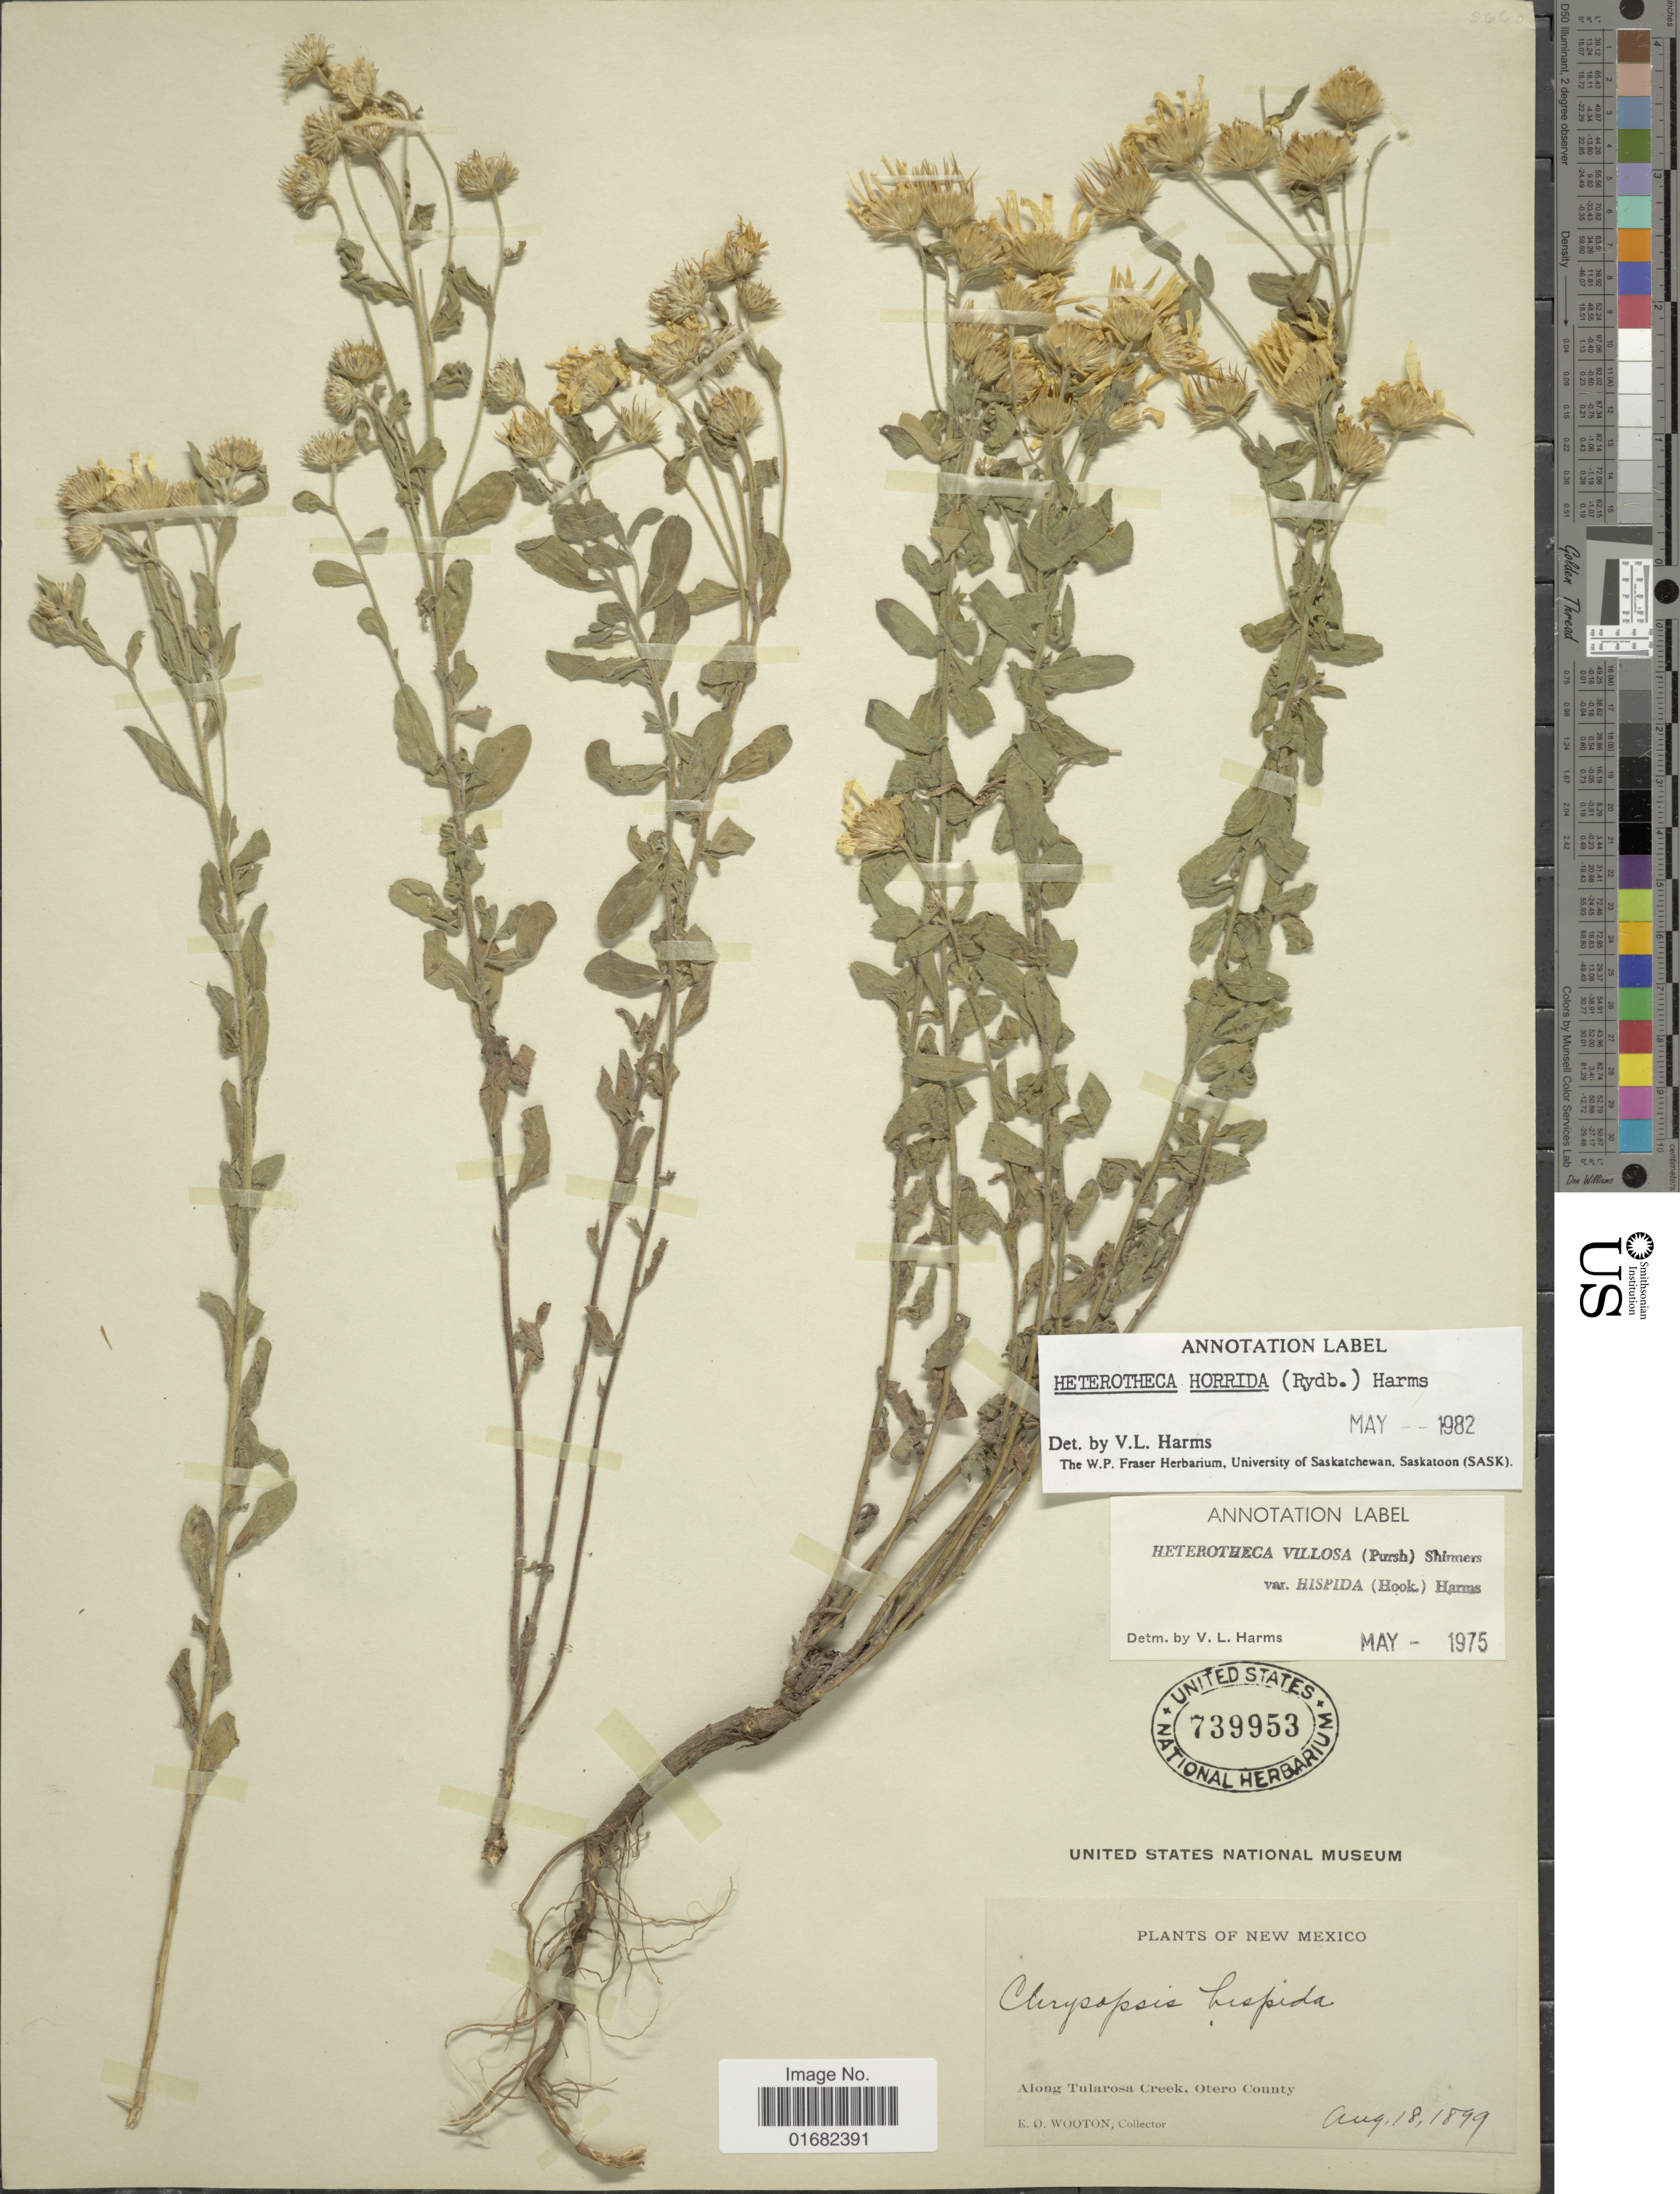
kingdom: Plantae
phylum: Tracheophyta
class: Magnoliopsida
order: Asterales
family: Asteraceae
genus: Heterotheca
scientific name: Heterotheca horrida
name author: (Rydb.) V.L. Harms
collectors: E. O. Wooton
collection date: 1899-08-18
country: United States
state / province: New Mexico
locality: Along Tularosa Creek, Otero County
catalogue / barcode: US 739953